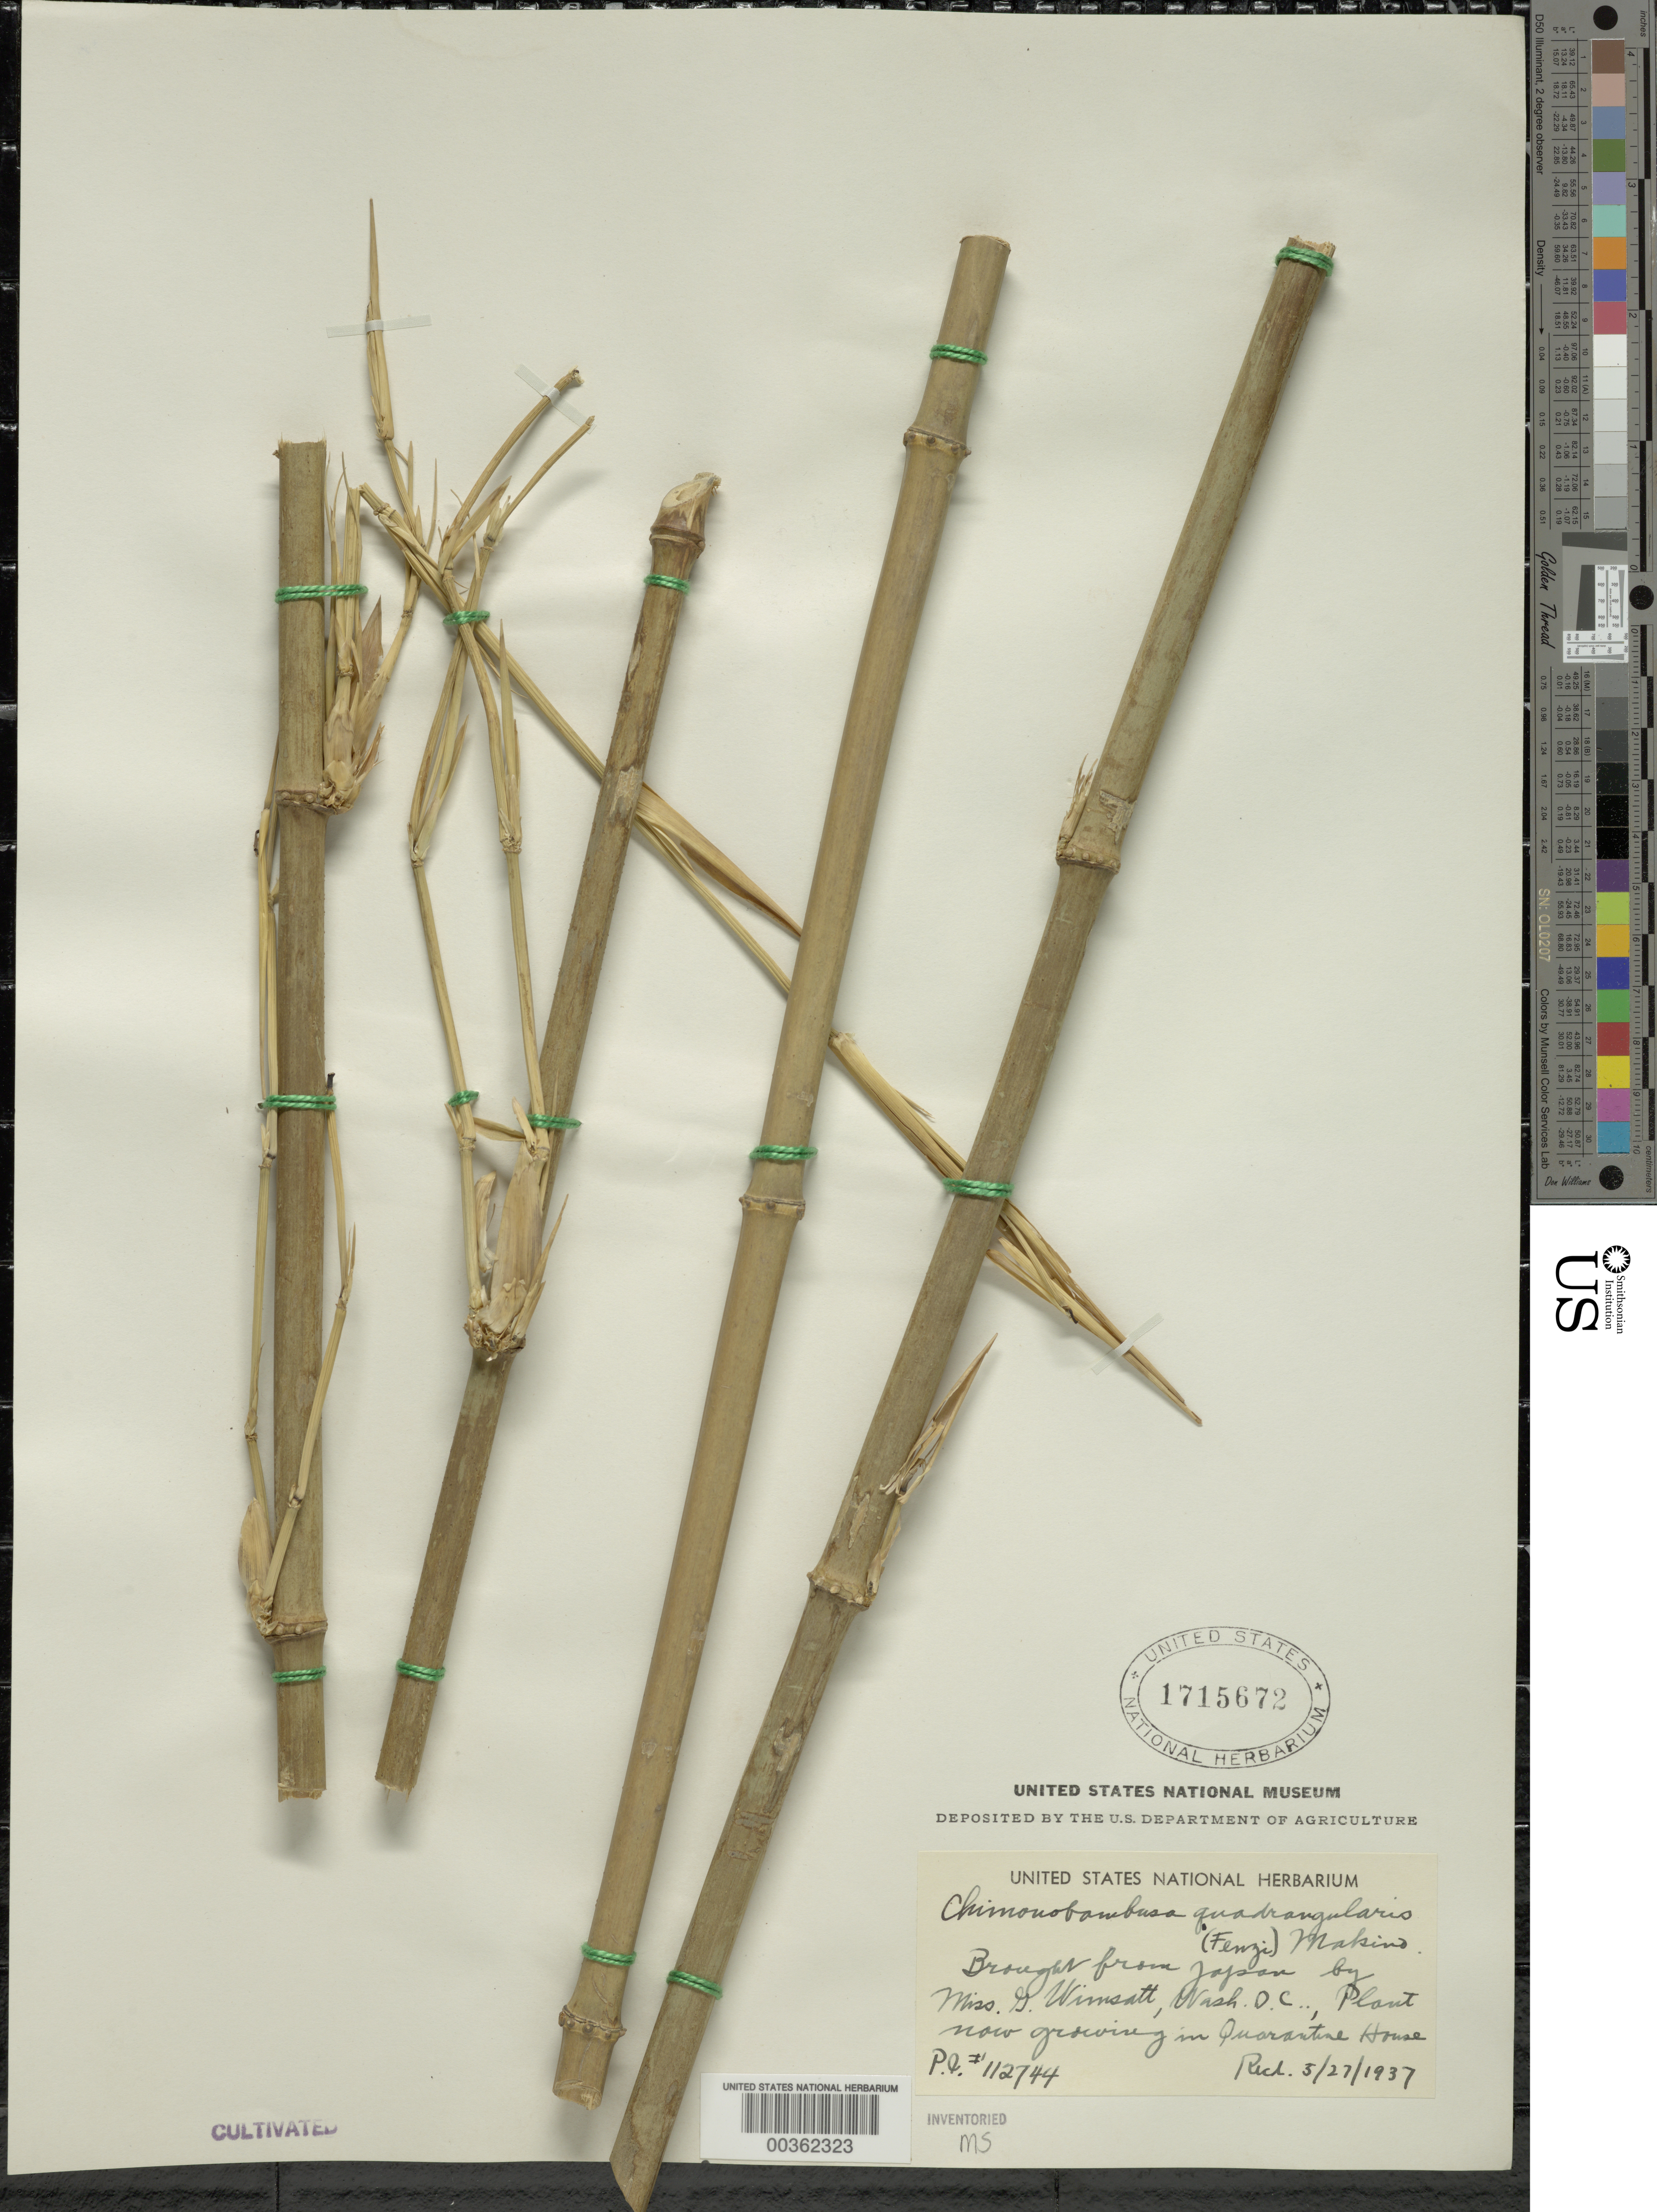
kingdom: Plantae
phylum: Tracheophyta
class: Liliopsida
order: Poales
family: Poaceae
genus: Chimonobambusa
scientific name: Chimonobambusa quadrangularis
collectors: -- Rich.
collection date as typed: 27 May 1937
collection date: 1937-05-27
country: Japan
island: Honshu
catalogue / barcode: US 1715672